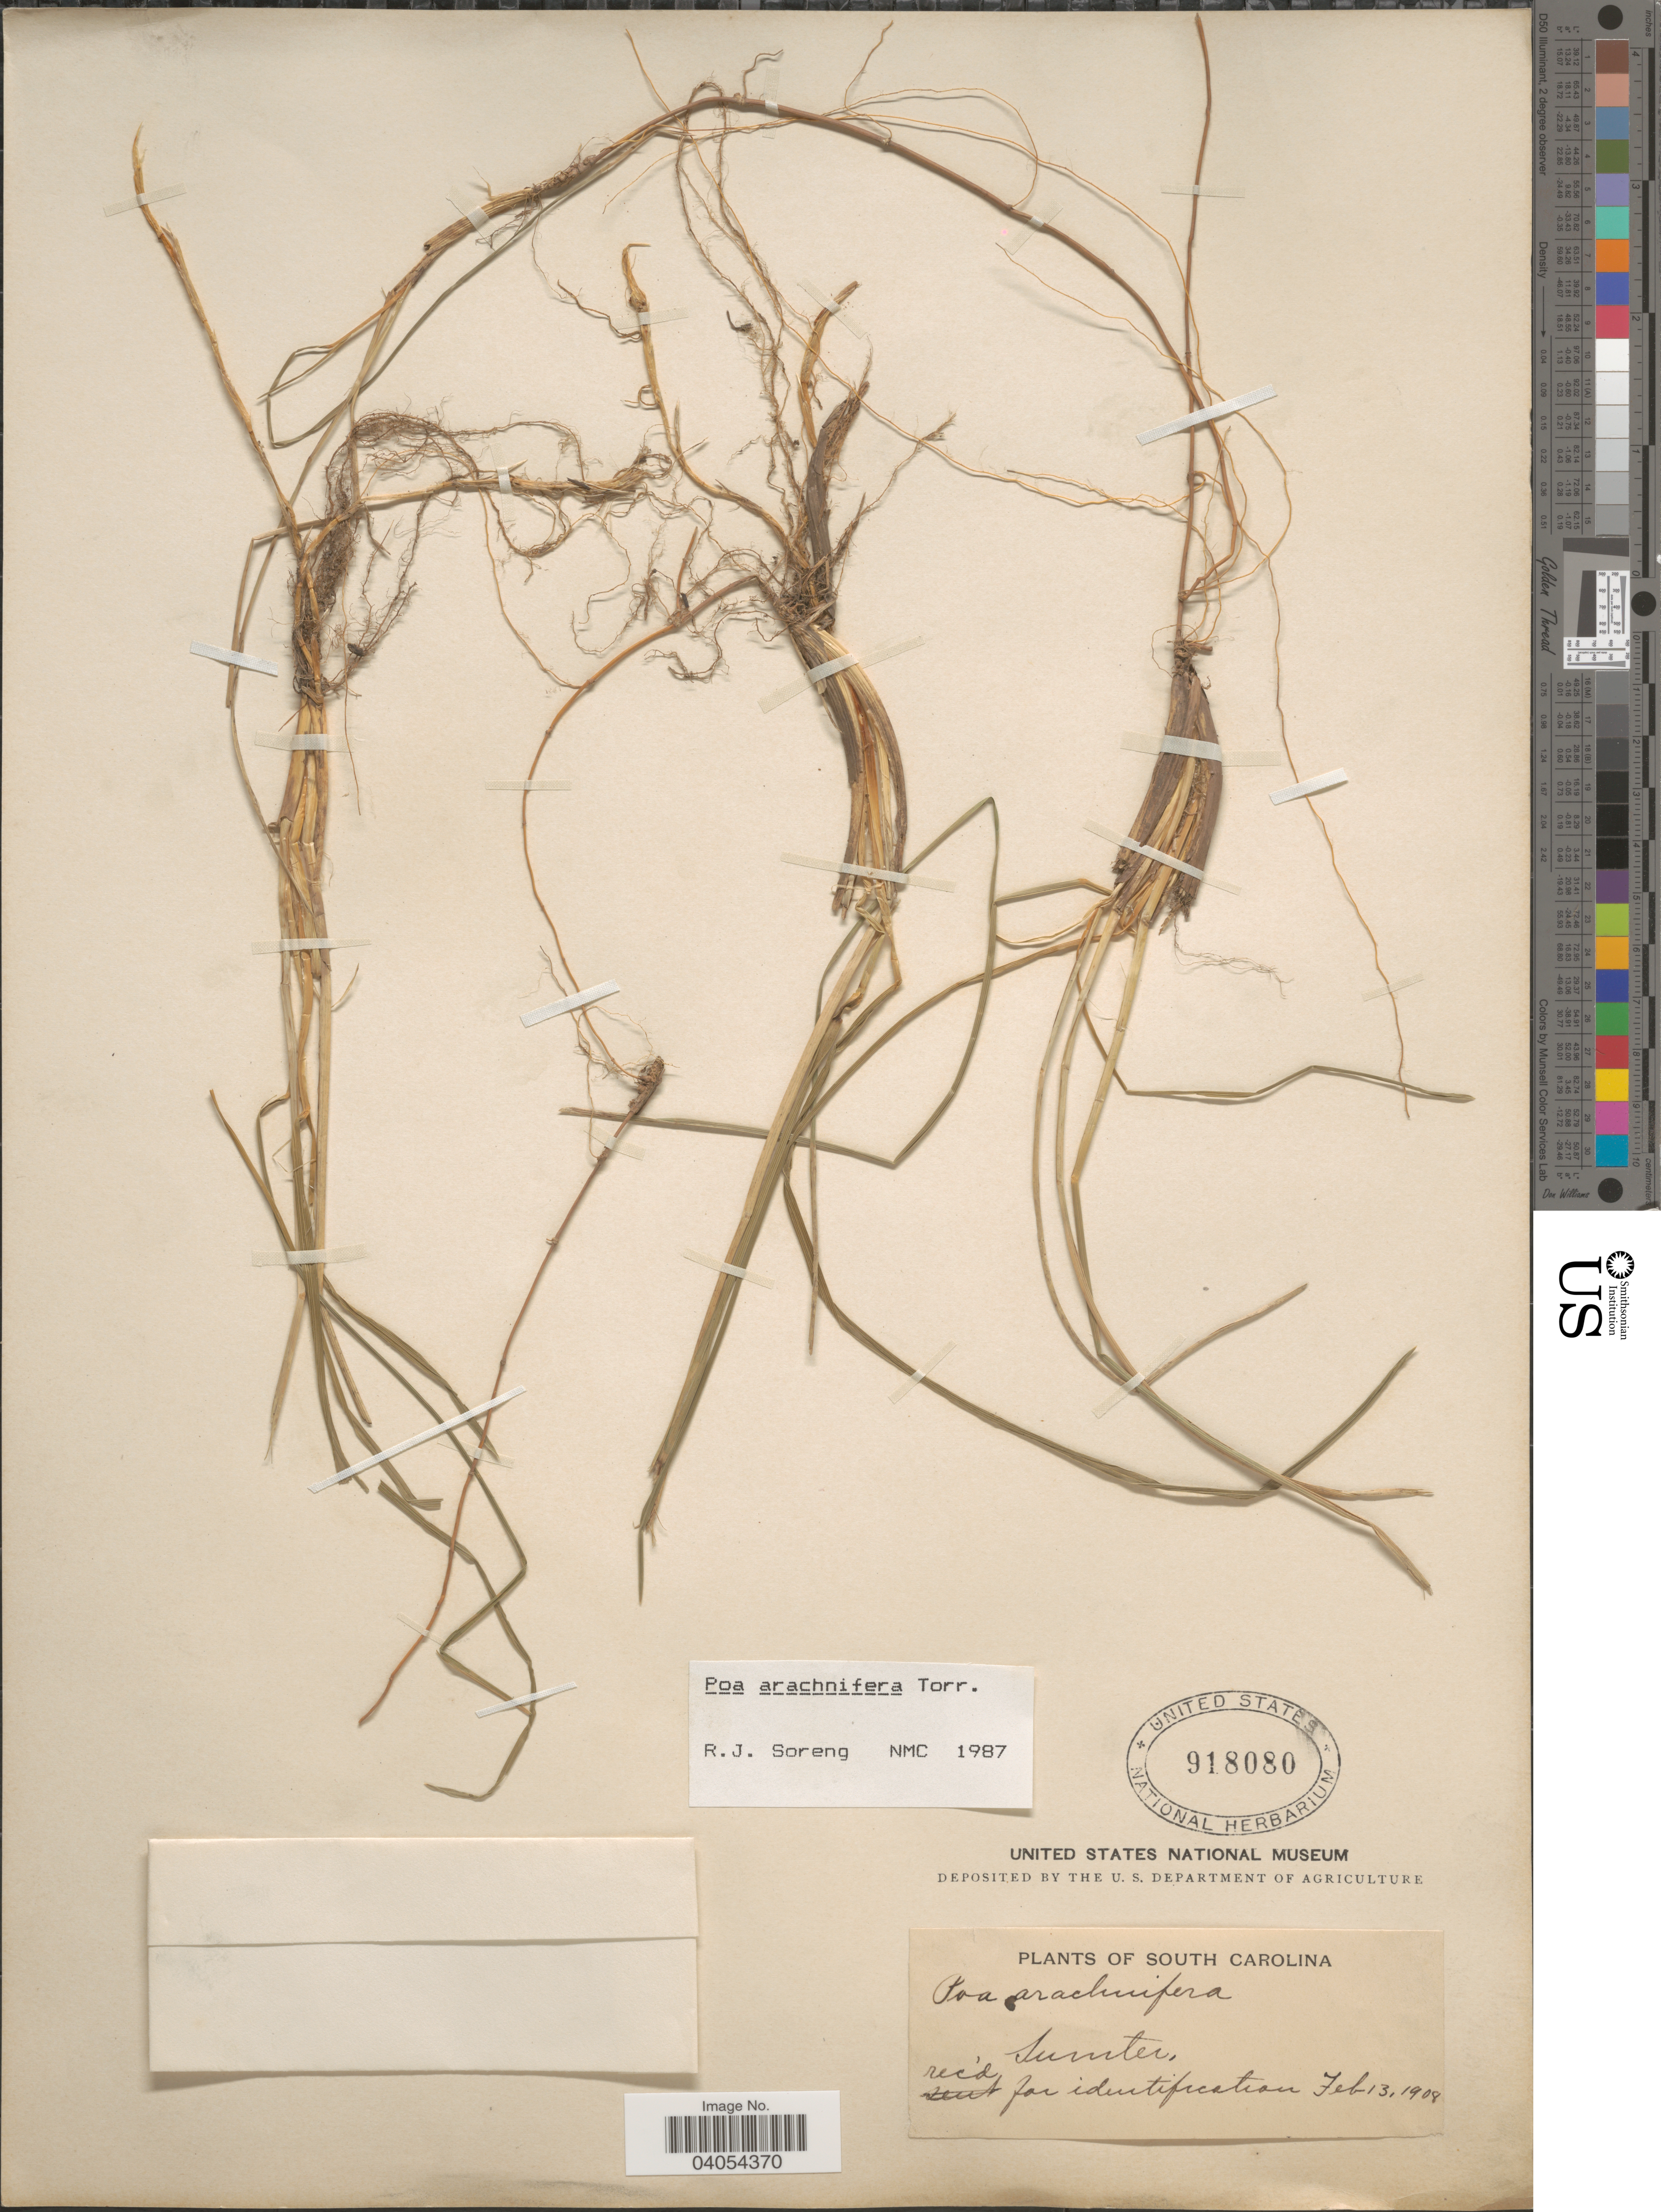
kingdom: Plantae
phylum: Tracheophyta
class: Liliopsida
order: Poales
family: Poaceae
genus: Poa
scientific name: Poa arachnifera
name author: Torr.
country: United States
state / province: South Carolina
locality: Sumter.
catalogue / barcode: US 918080